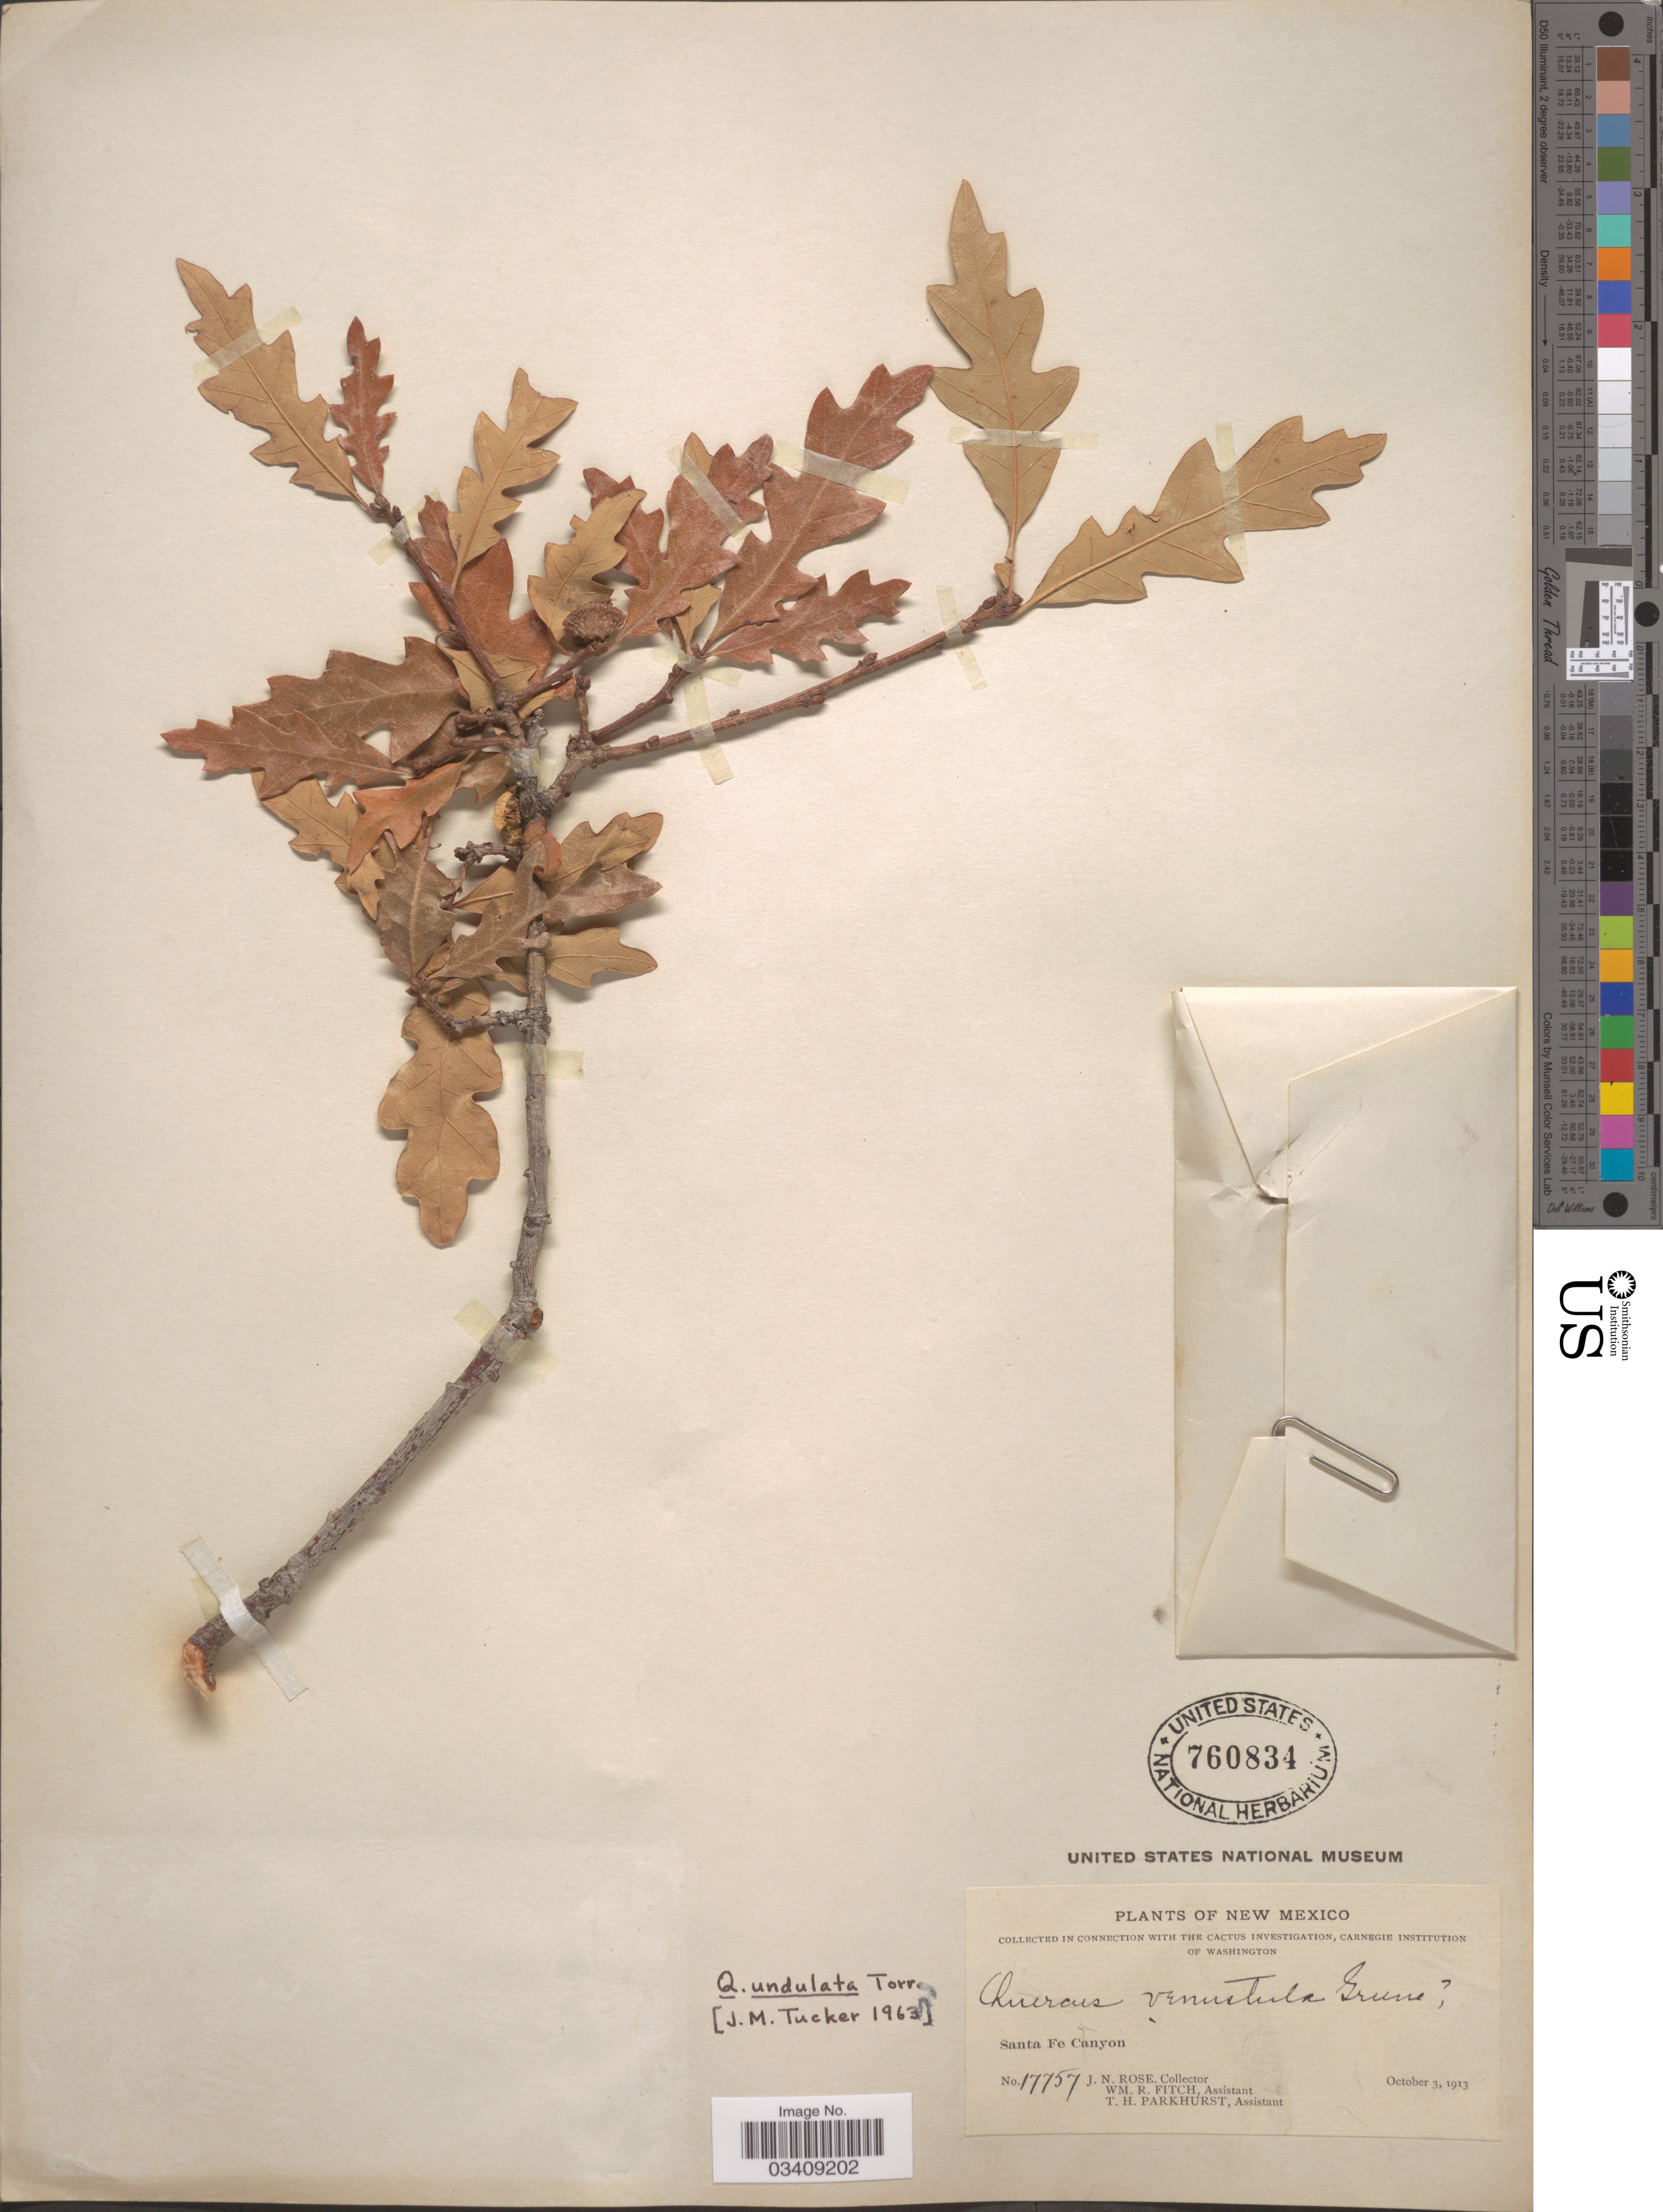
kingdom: Plantae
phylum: Tracheophyta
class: Magnoliopsida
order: Fagales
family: Fagaceae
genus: Quercus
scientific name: Quercus undulata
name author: Torr.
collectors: J. N. Rose, W. R. Fitch & T. Parkhurst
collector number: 17757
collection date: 1913-10-03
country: United States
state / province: New Mexico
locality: Santa Fe Canyon.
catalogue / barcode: US 760834